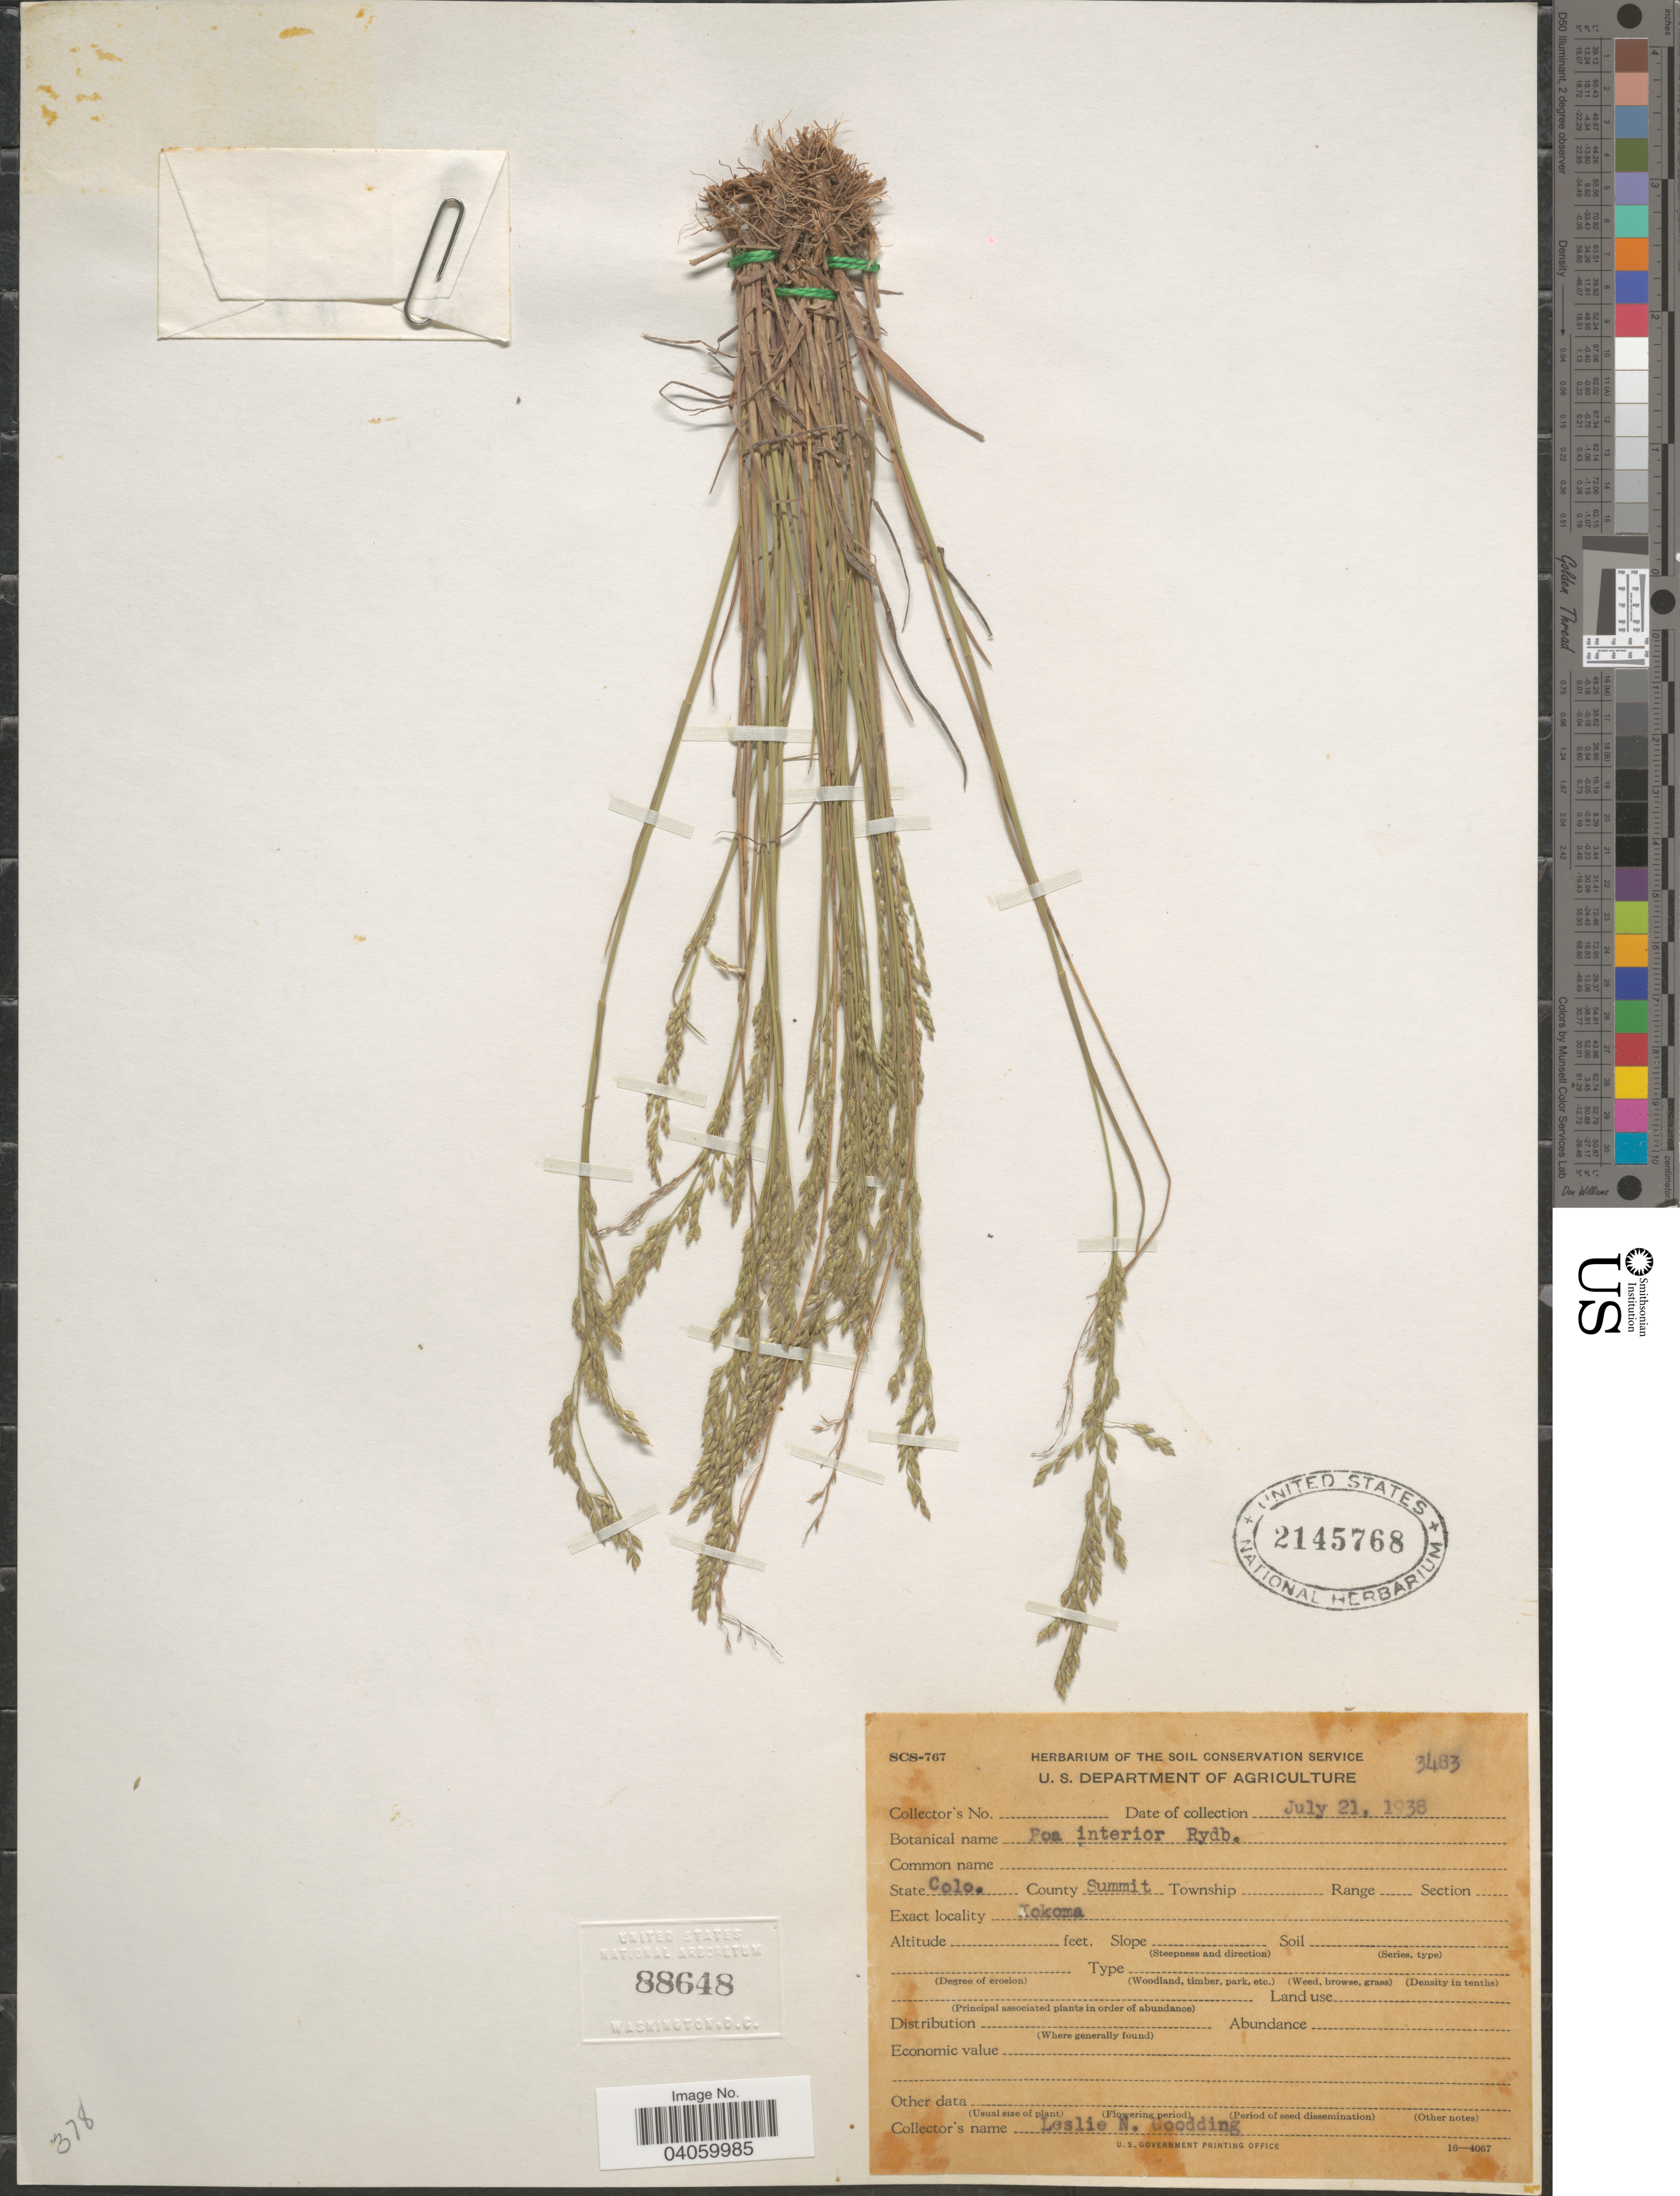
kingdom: Plantae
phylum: Tracheophyta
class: Liliopsida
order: Poales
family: Poaceae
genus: Poa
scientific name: Poa interior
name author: Rydb.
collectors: L. N. Goodding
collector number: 3483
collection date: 1938-07-21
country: United States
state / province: Colorado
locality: County Summit. Iokoma.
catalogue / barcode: US 2145768